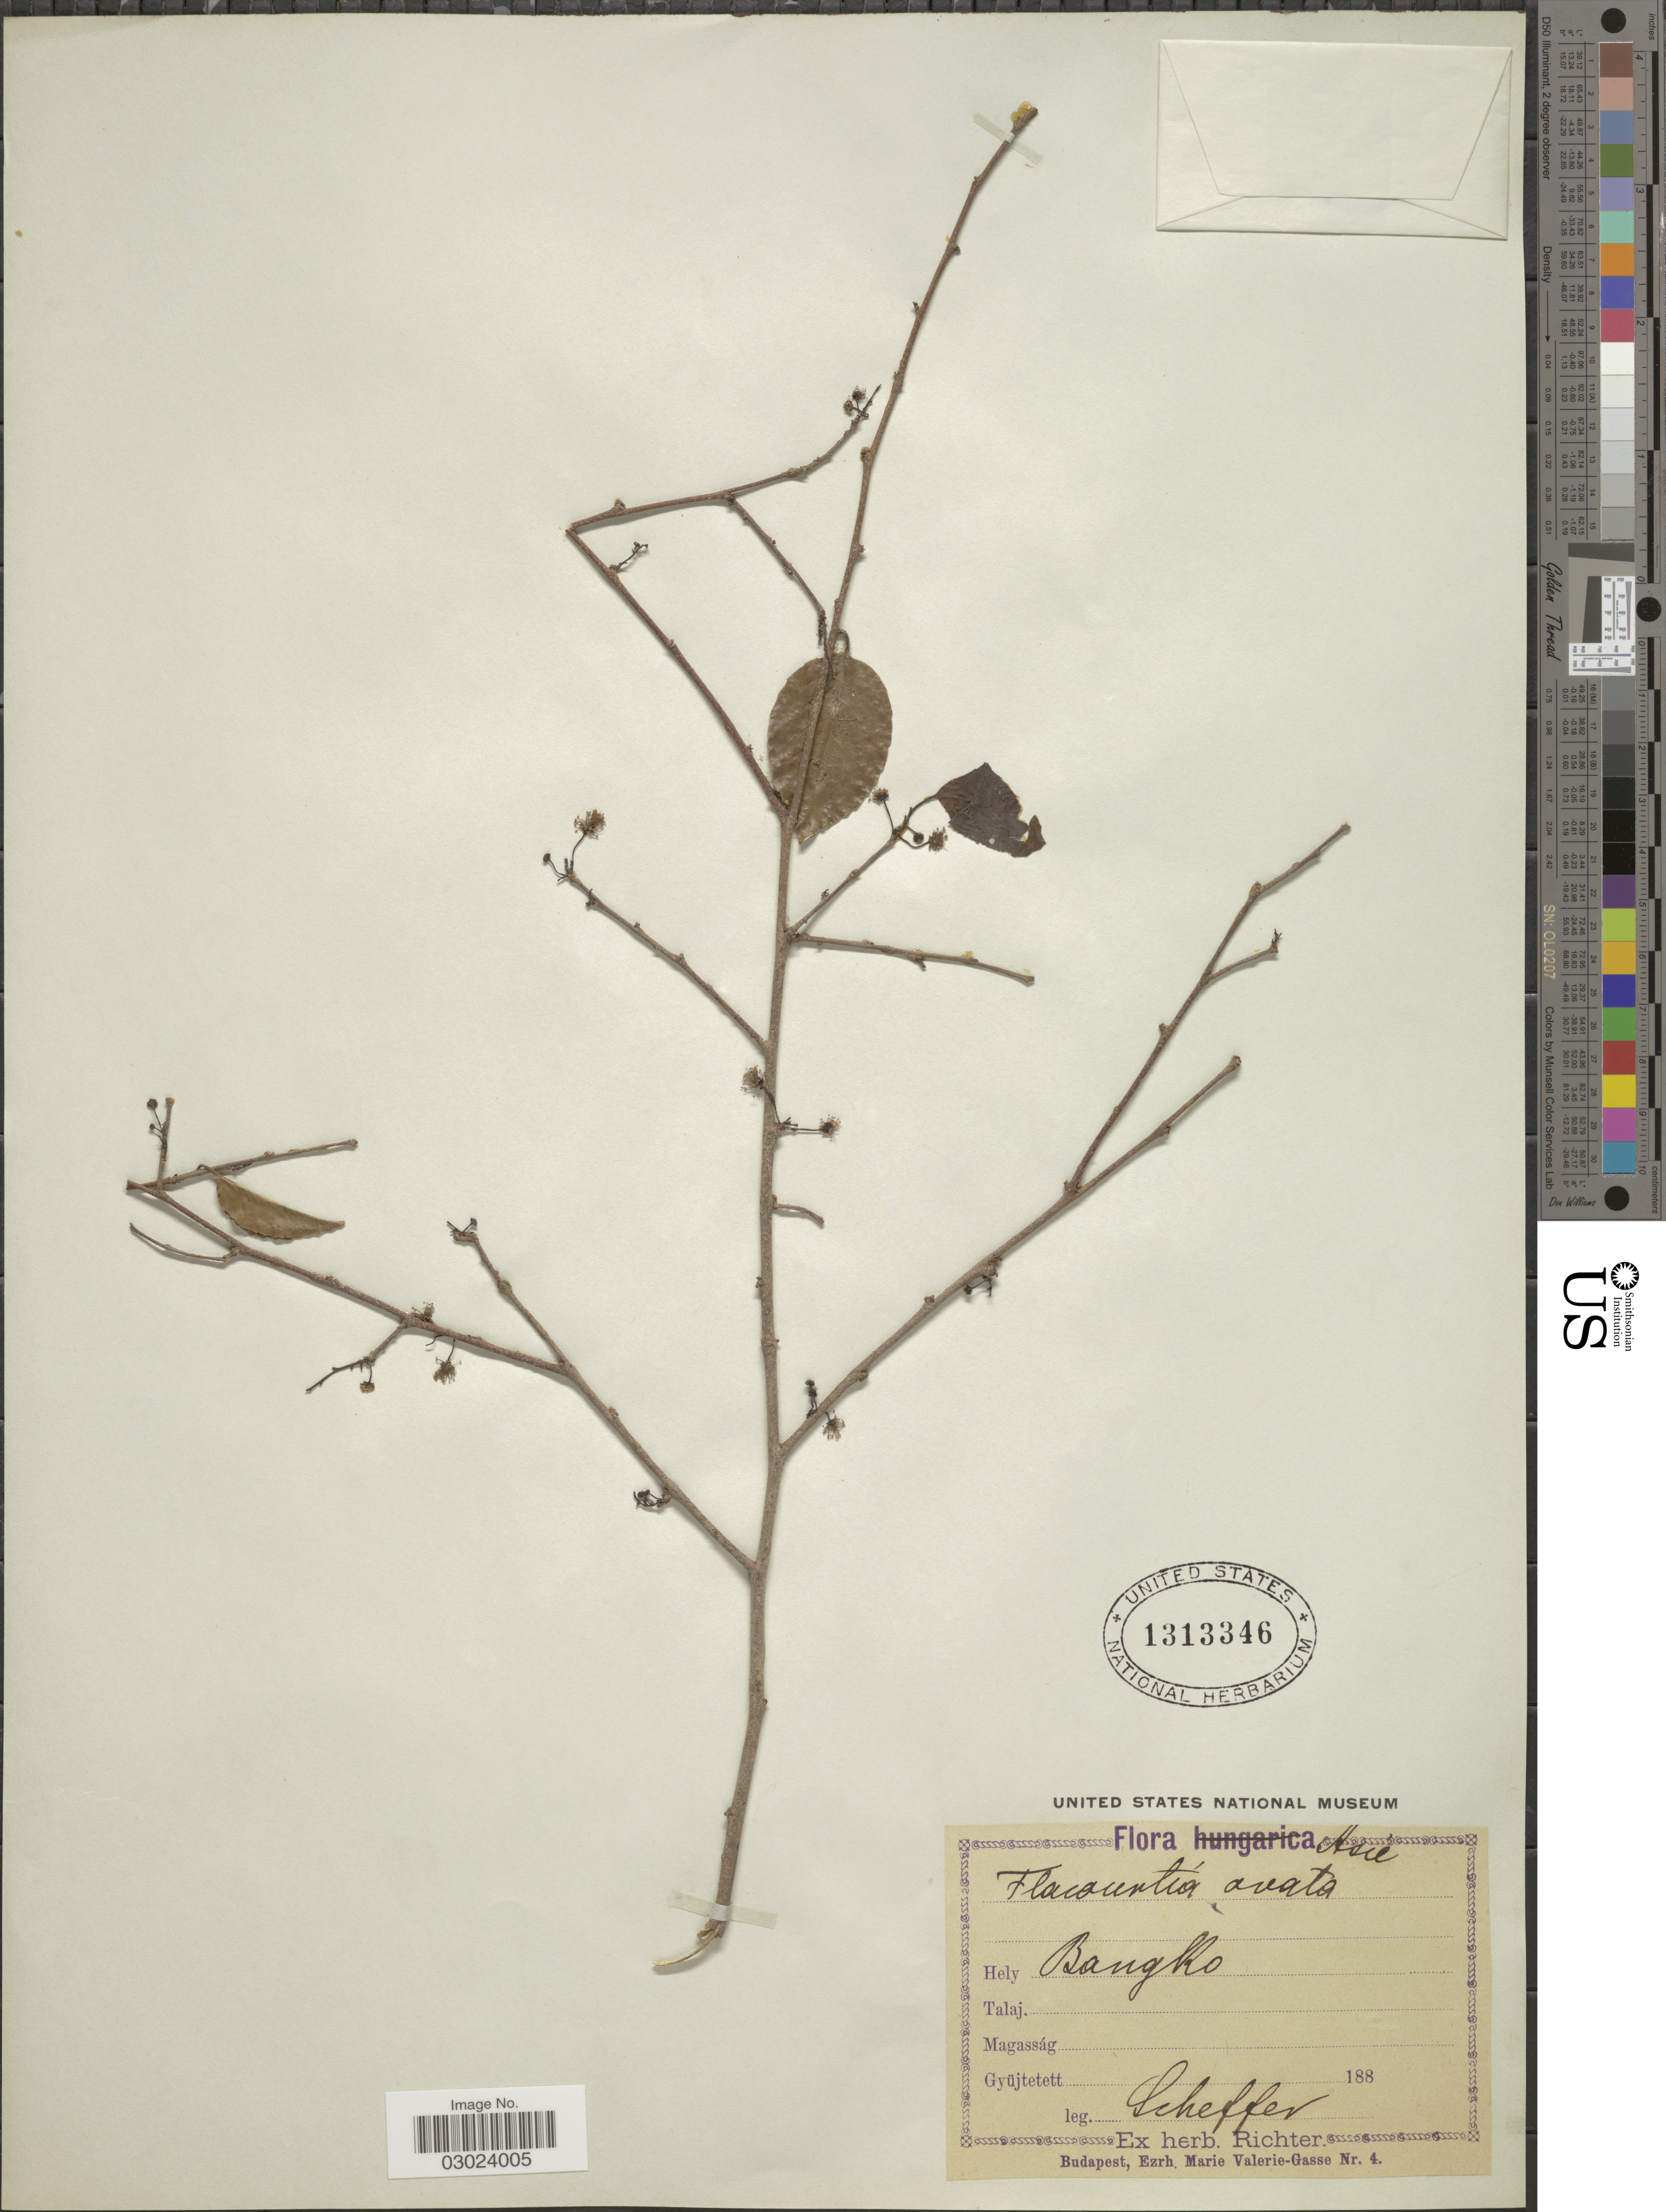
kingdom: Plantae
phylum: Tracheophyta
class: Magnoliopsida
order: Malpighiales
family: Salicaceae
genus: Flacourtia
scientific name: Flacourtia ovata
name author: Gillespie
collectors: Scheffer, --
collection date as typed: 188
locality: Asíe. Bangko [interpreted].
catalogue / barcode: US 1313346